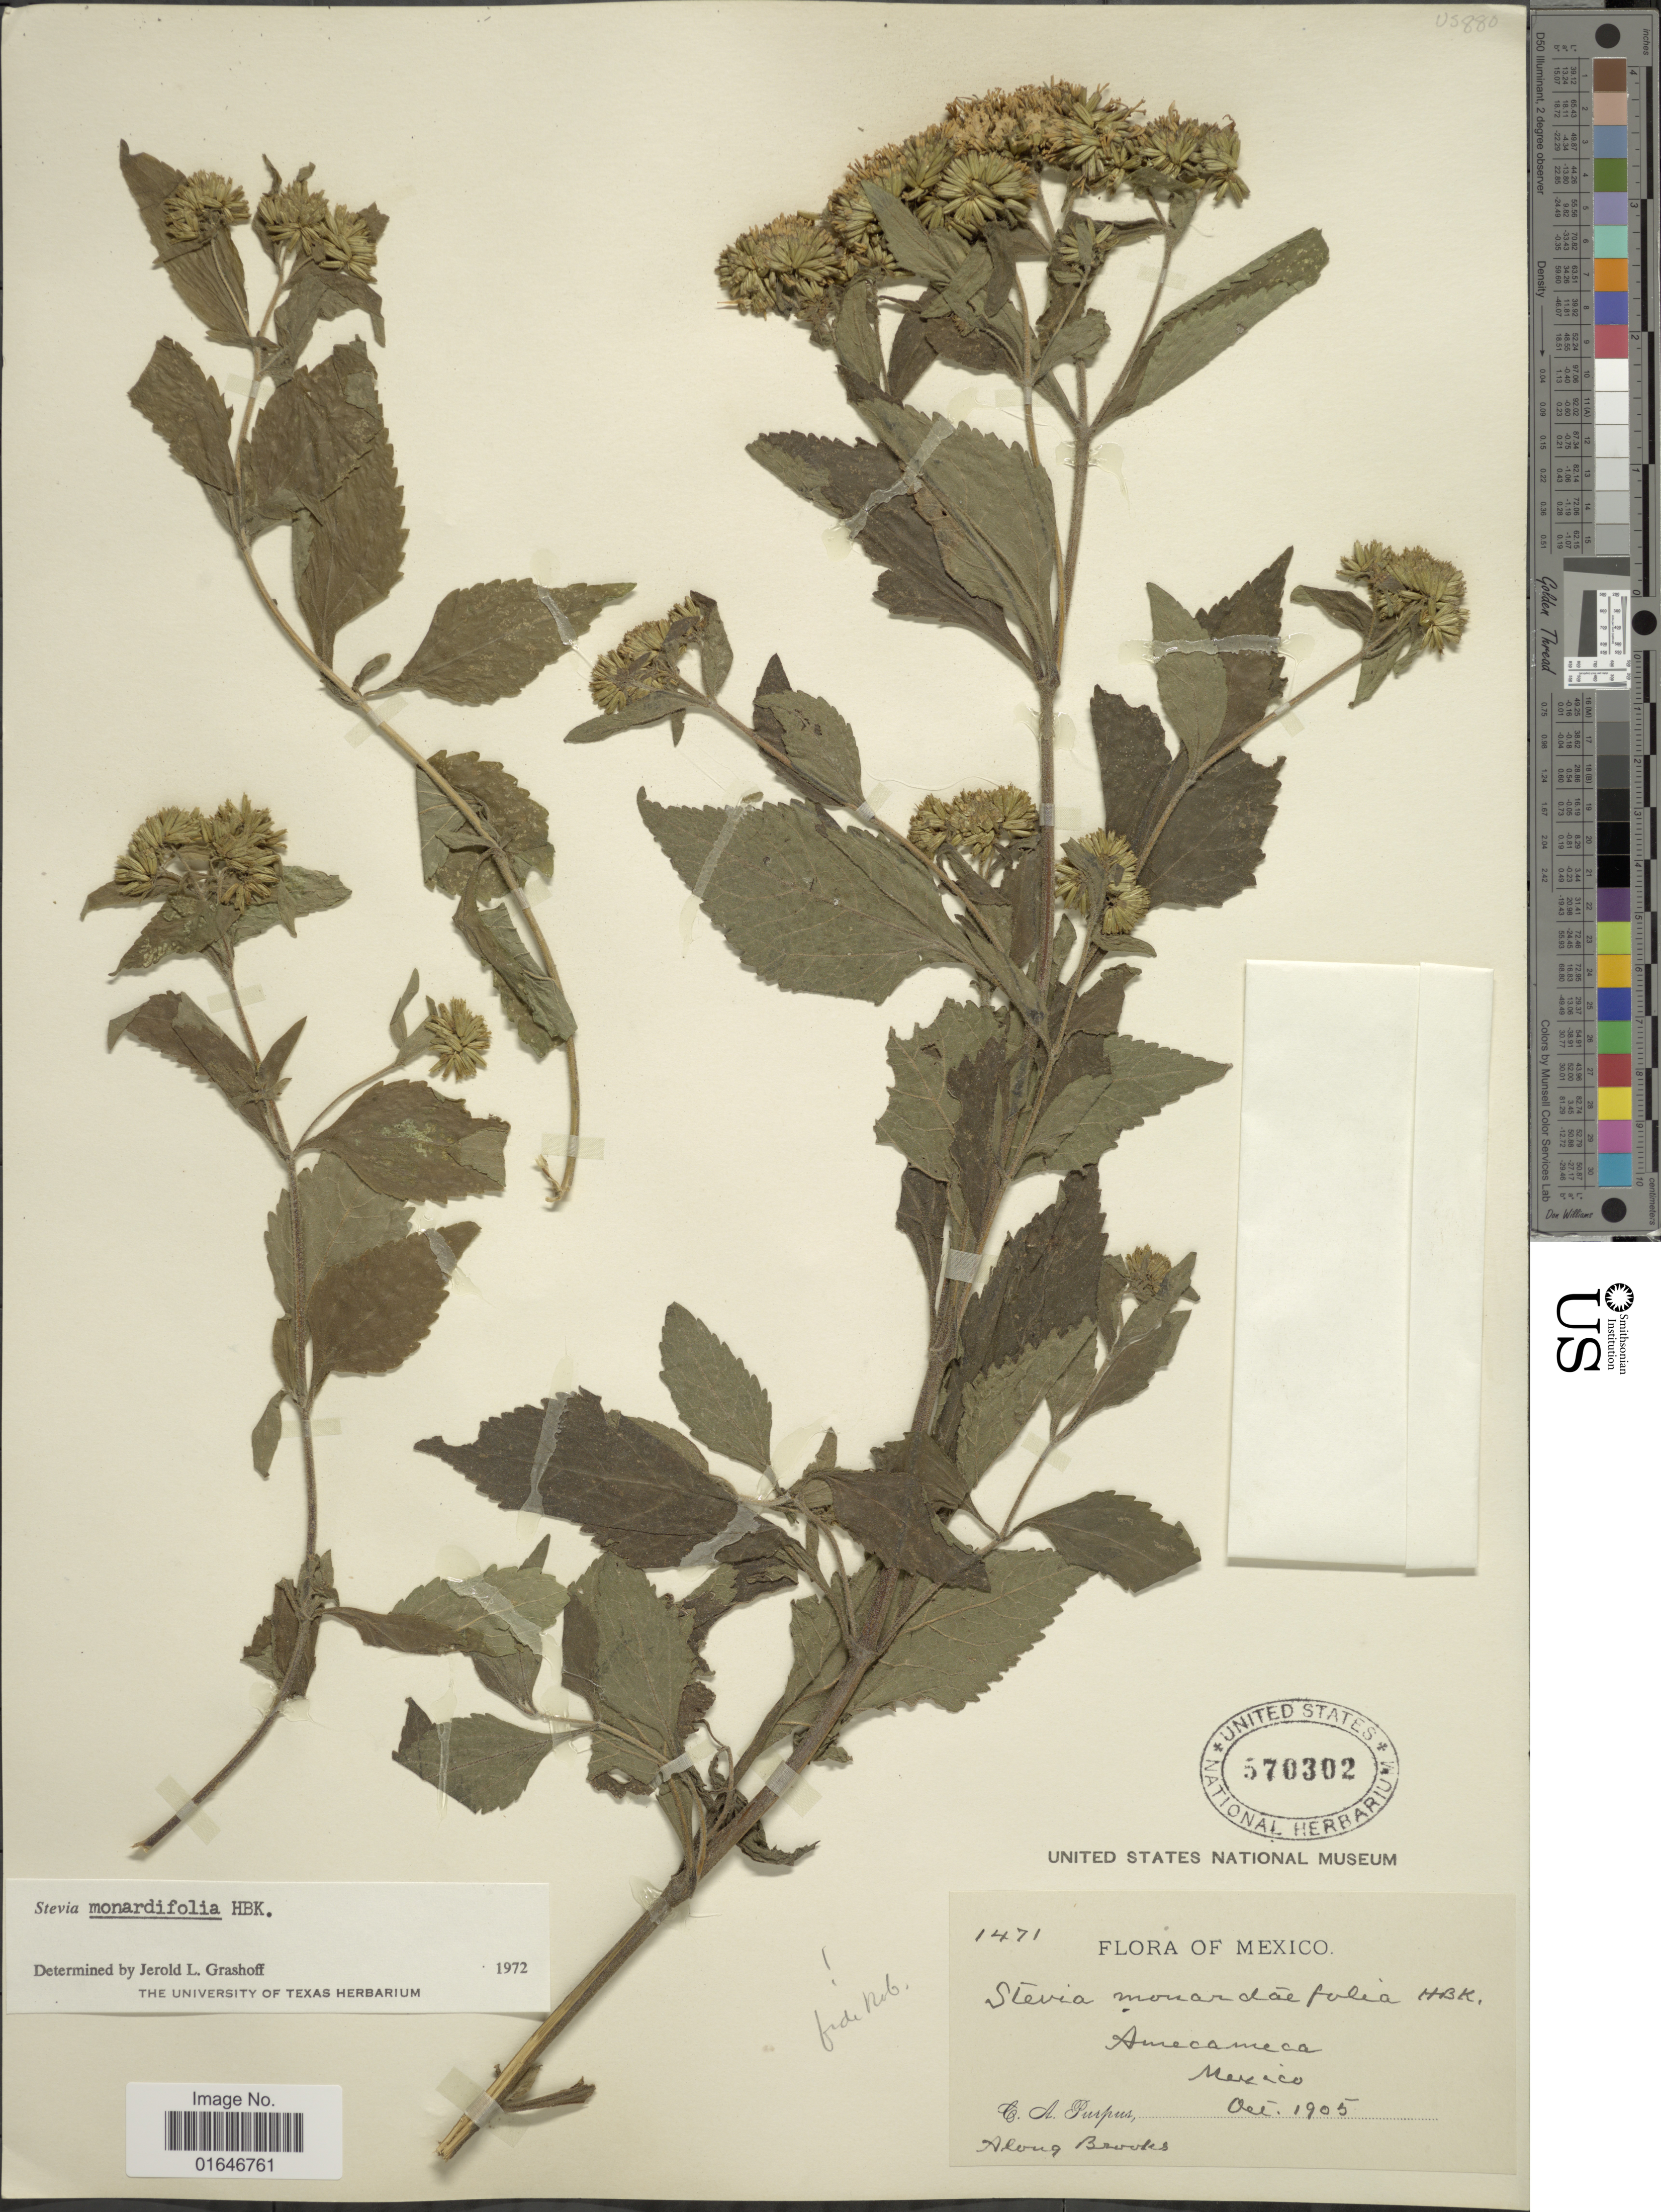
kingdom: Plantae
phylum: Tracheophyta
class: Magnoliopsida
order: Asterales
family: Asteraceae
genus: Stevia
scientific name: Stevia monardifolia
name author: Kunth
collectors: C. A. Purpus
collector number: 1471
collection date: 1905-10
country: Mexico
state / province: México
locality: Amecameca.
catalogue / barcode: US 570302